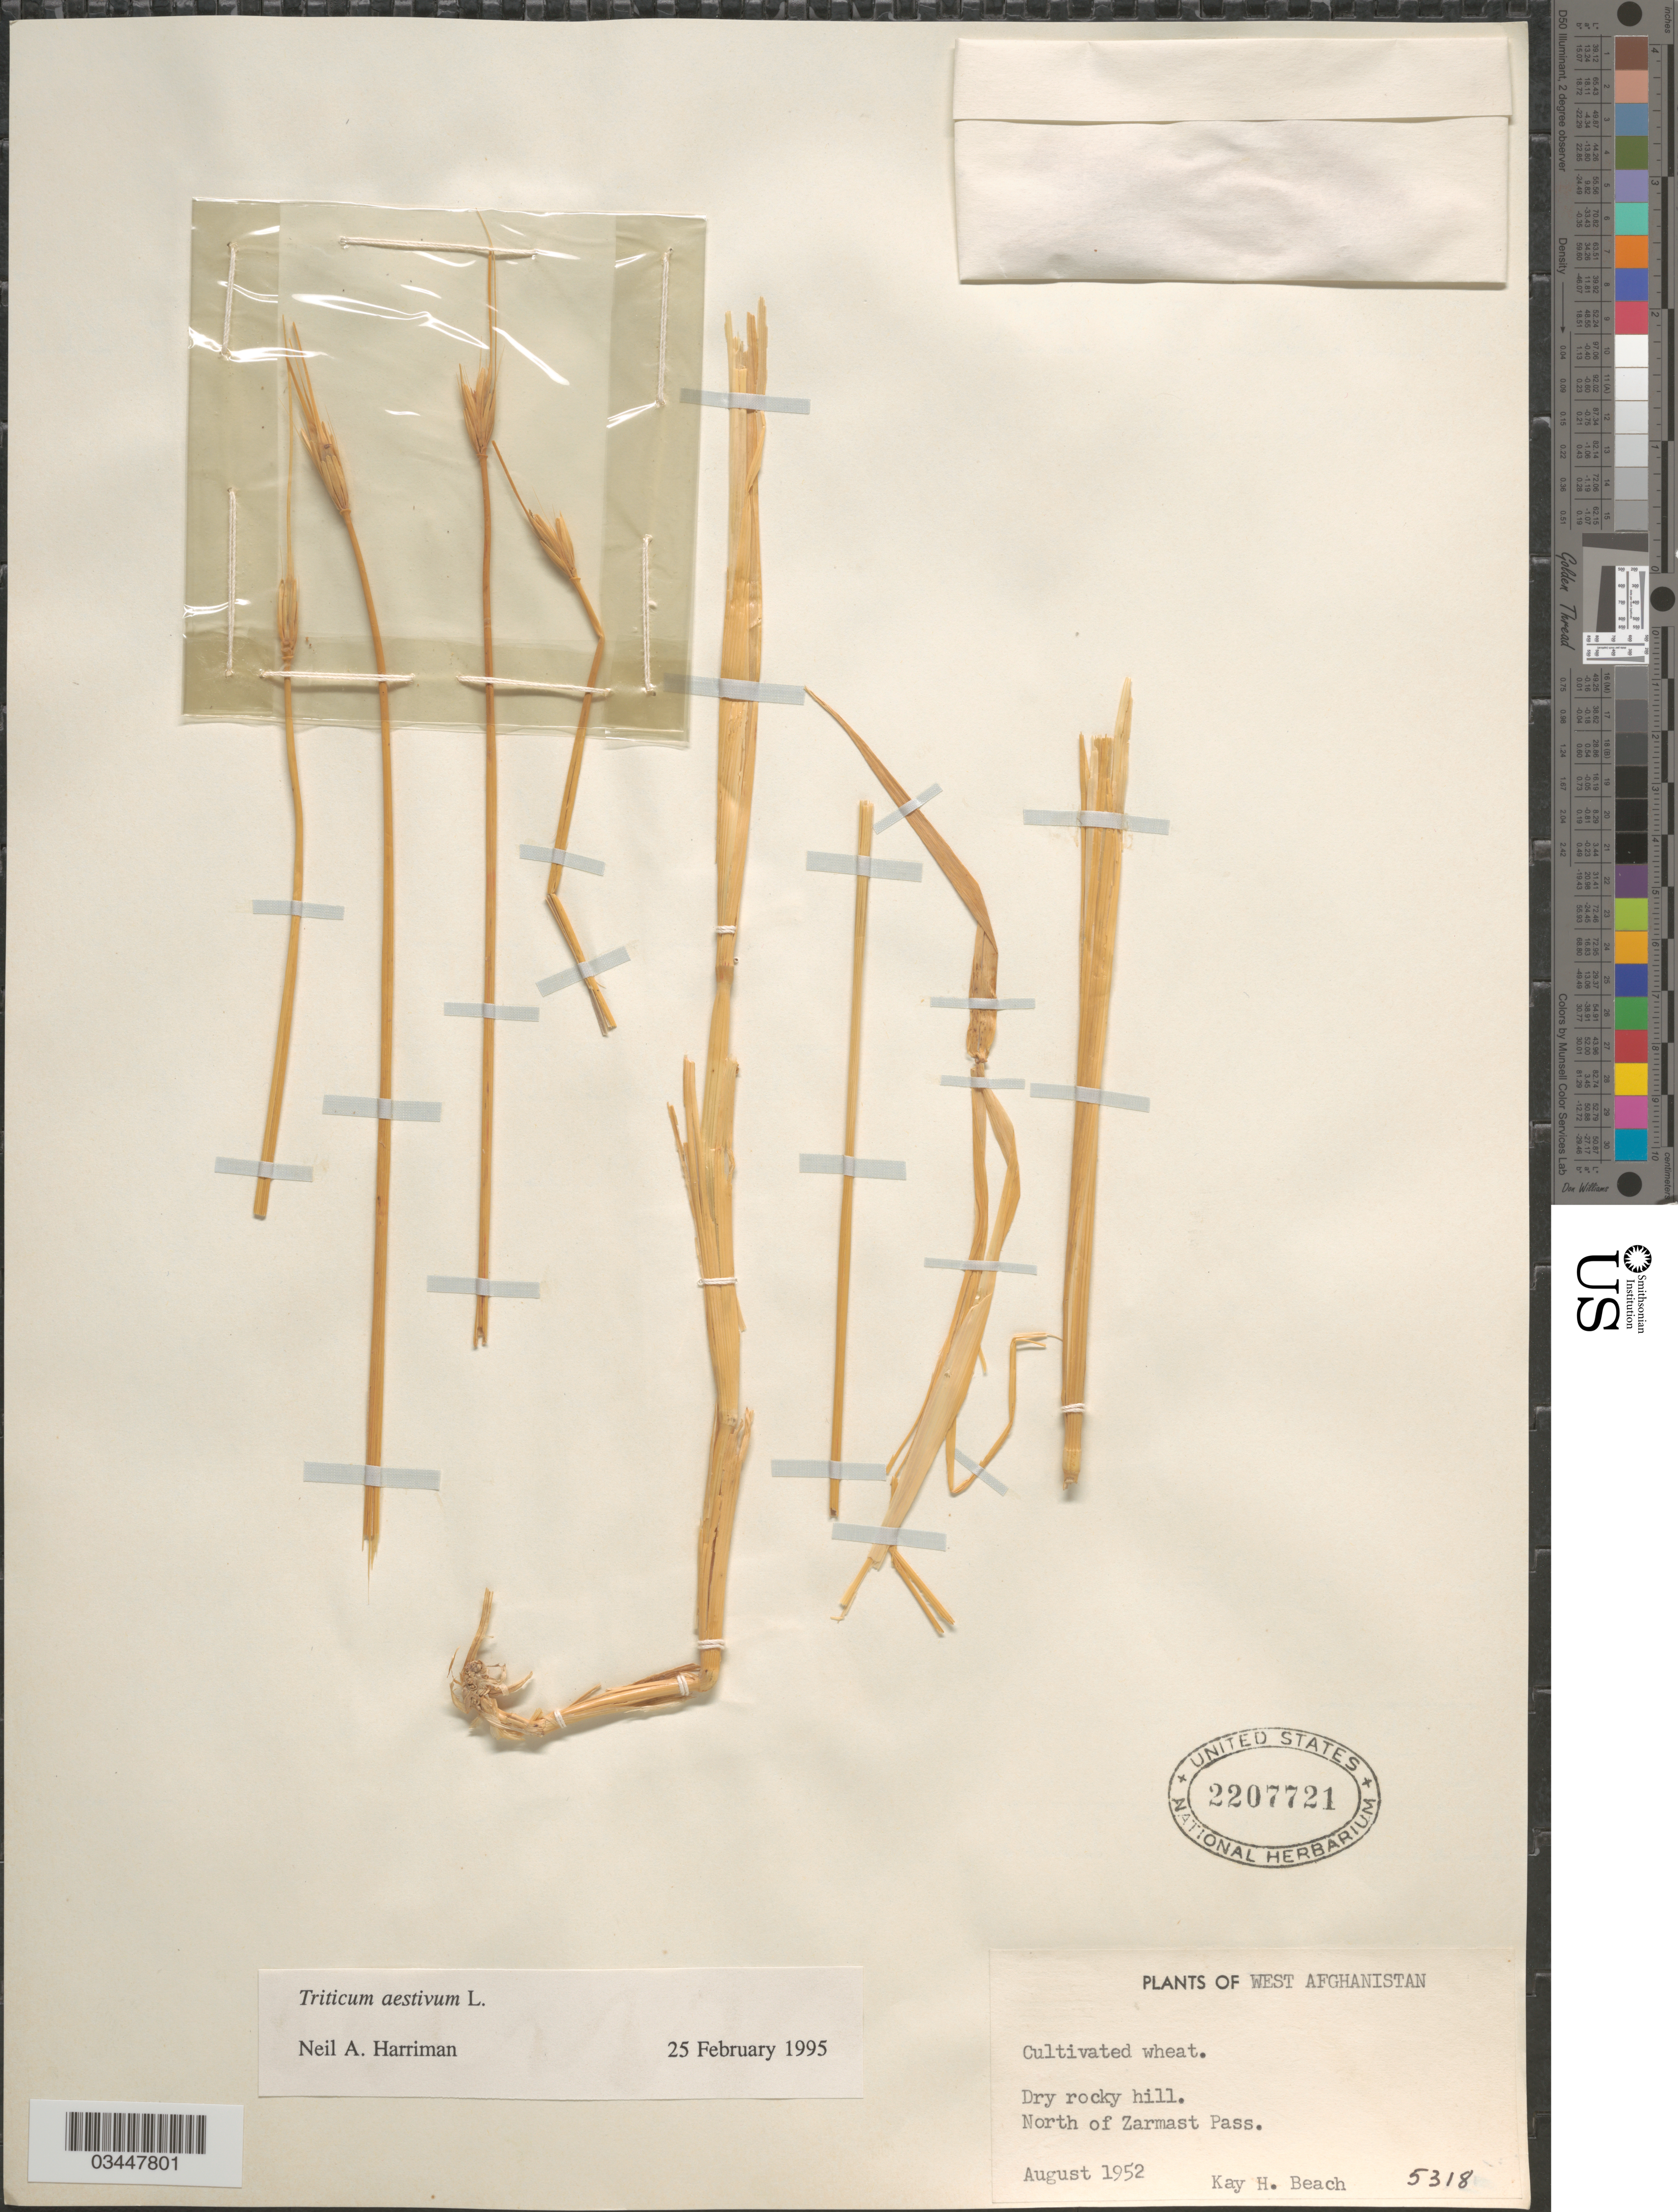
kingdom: Plantae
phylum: Tracheophyta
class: Liliopsida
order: Poales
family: Poaceae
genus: Triticum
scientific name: Triticum aestivum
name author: L.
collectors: K. H. Beach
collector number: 5318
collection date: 1952-08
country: Afghanistan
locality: West Afghanistan. Cultivated wheat. Dry rocky hill. North of Zarmast Pass.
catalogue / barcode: US 2207721